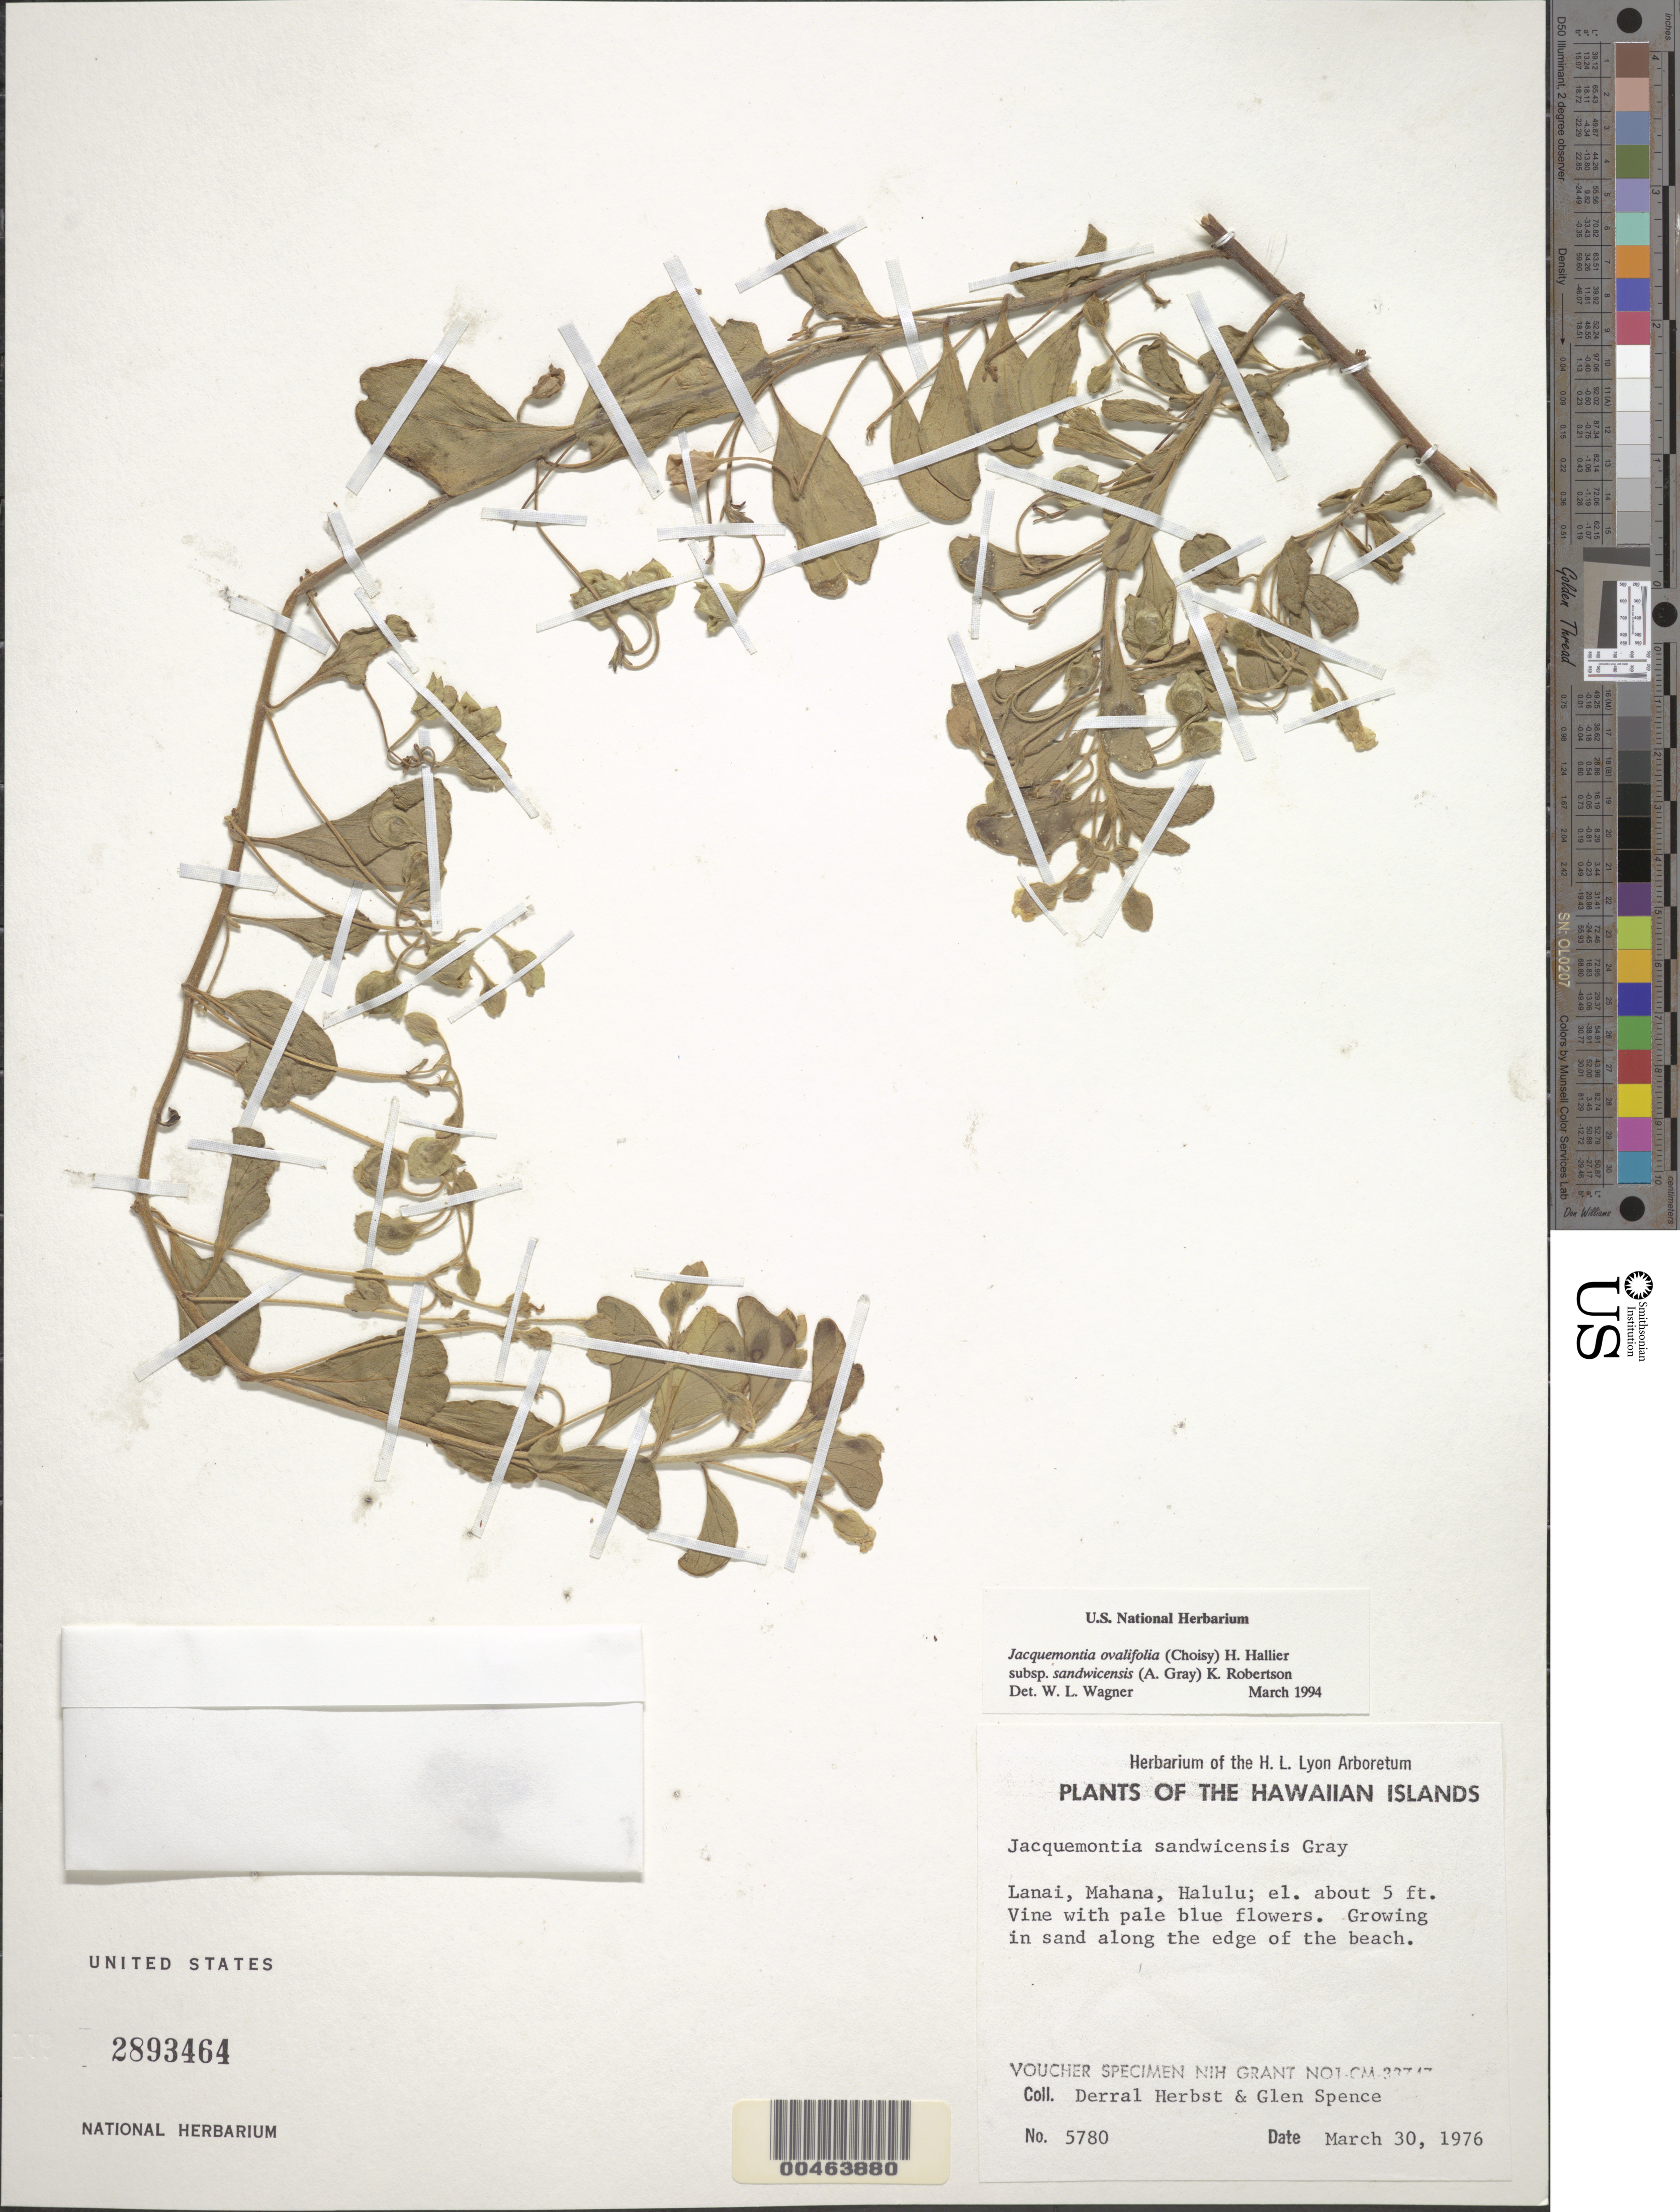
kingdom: Plantae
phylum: Tracheophyta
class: Magnoliopsida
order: Solanales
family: Convolvulaceae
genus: Jacquemontia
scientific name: Jacquemontia sandwicensis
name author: A. Gray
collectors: D. R. Herbst & G. Spence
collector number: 5780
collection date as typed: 30 Mar 1976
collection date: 1976-03-30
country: United States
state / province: Hawaii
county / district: Maui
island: Lana'i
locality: Mahana, Halulu. In sand along the edge of the beach.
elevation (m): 2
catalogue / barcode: US 2893464